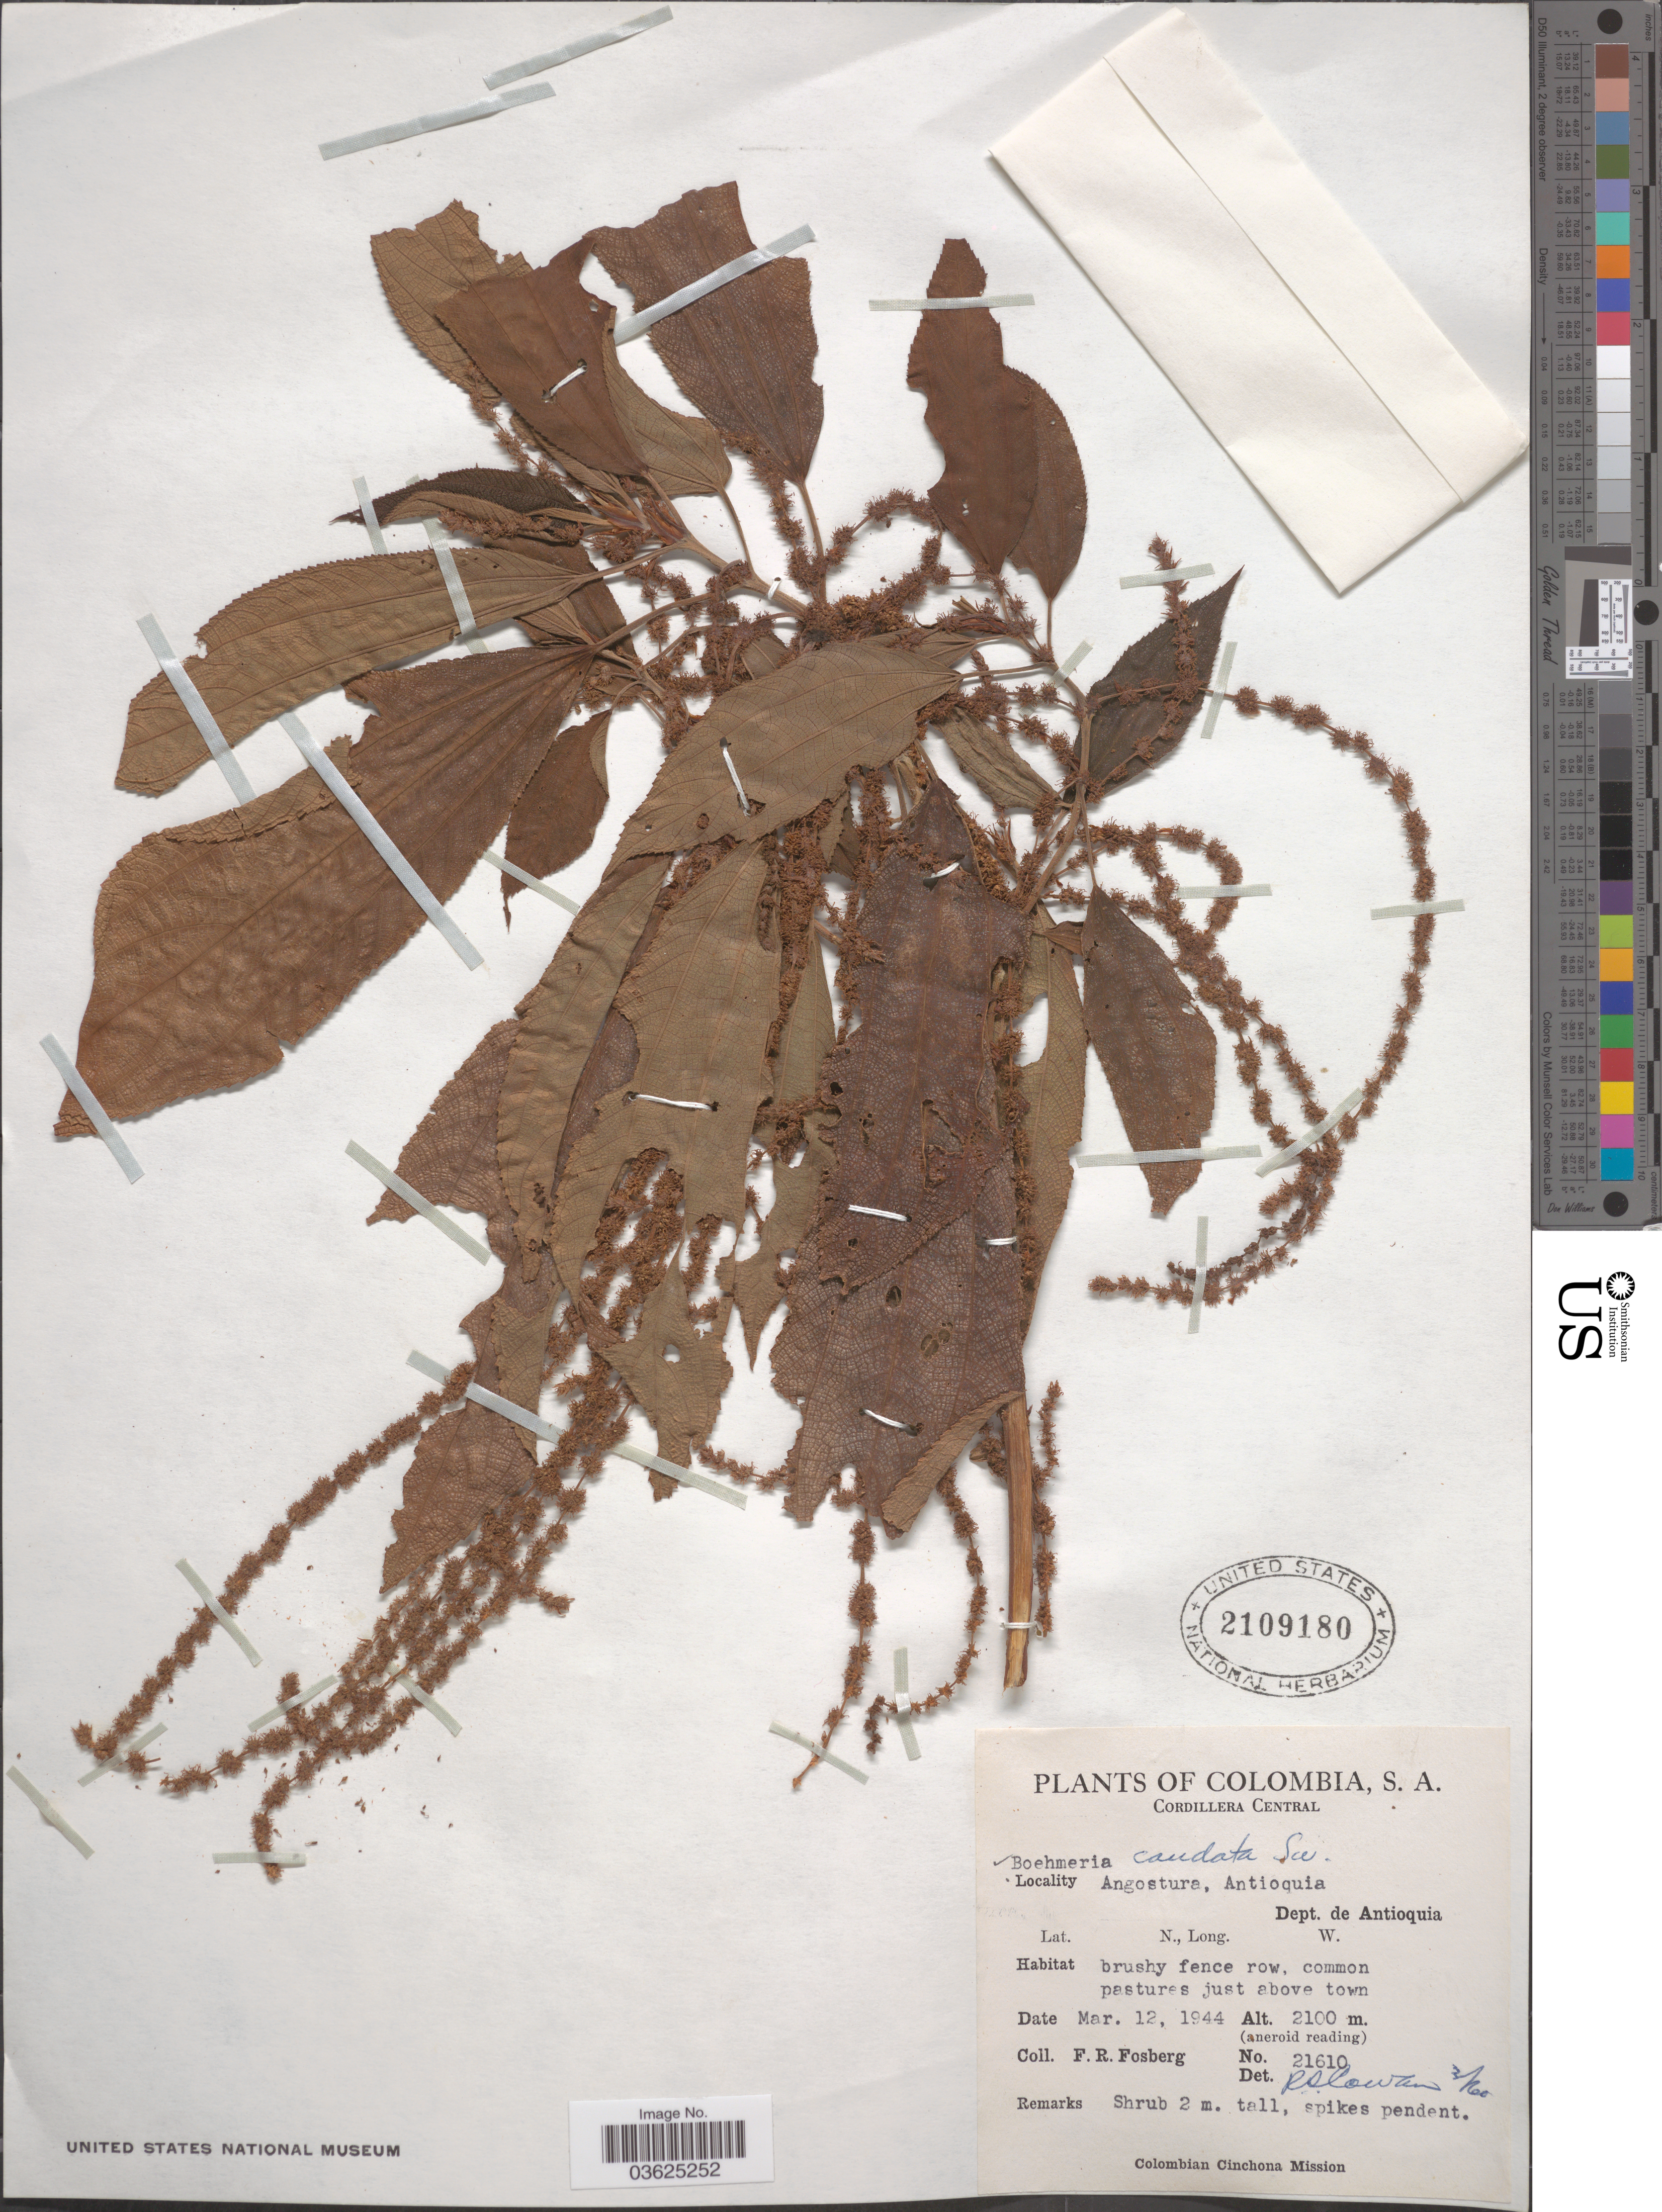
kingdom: Plantae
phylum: Tracheophyta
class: Magnoliopsida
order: Rosales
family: Urticaceae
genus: Boehmeria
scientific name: Boehmeria caudata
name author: Sw.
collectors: F. R. Fosberg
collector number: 21610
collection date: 1944-03-12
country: Colombia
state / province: Antioquia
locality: Cordillera Central. Angostura. Dept. de Antioquia.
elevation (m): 2100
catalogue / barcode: US 2109180